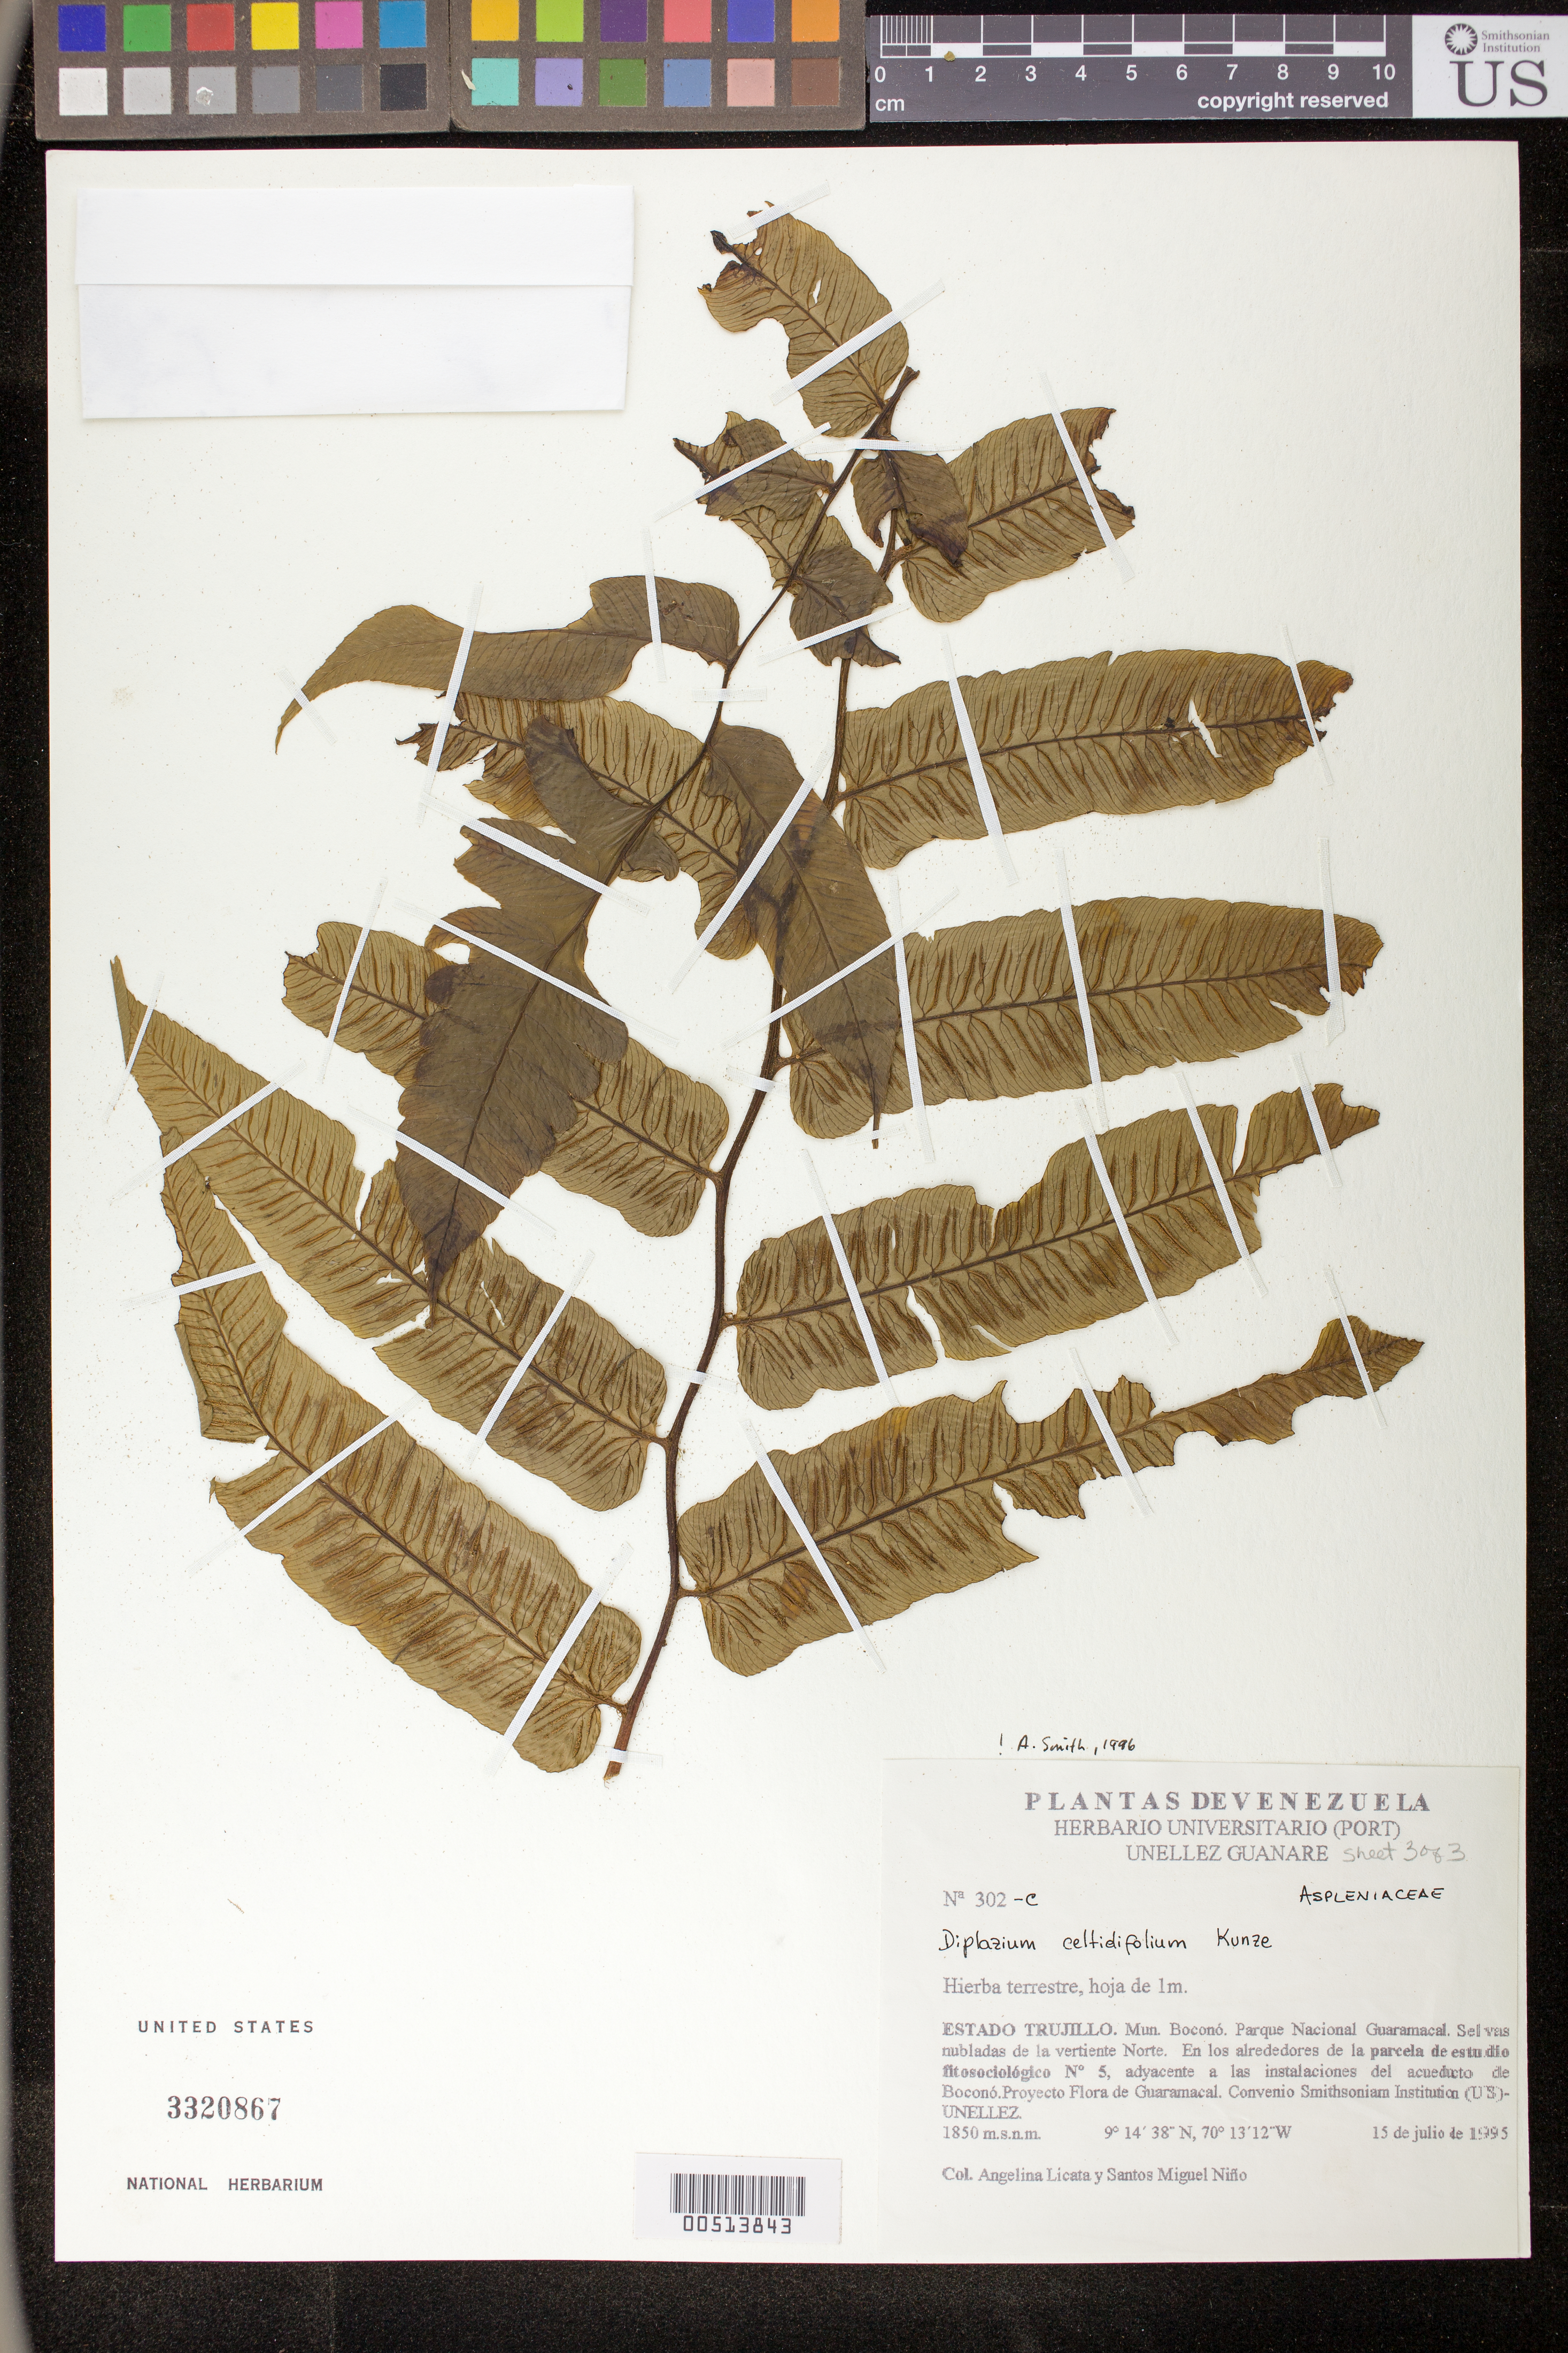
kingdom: Plantae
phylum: Tracheophyta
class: Polypodiopsida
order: Polypodiales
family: Athyriaceae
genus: Diplazium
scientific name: Diplazium celtidifolium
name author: Kunze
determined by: Smith, A.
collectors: A. Licata & S. M. Niño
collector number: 302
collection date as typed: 15 Jul 1995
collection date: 1995-07-15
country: Venezuela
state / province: Trujillo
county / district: Boconó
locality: Parque Nacional Guaramacal, vertiente N, adyacente a las instalaciones del acueducto de Boconó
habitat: Selvas nubladas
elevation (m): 1850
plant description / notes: PORT, US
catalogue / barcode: US 3320867